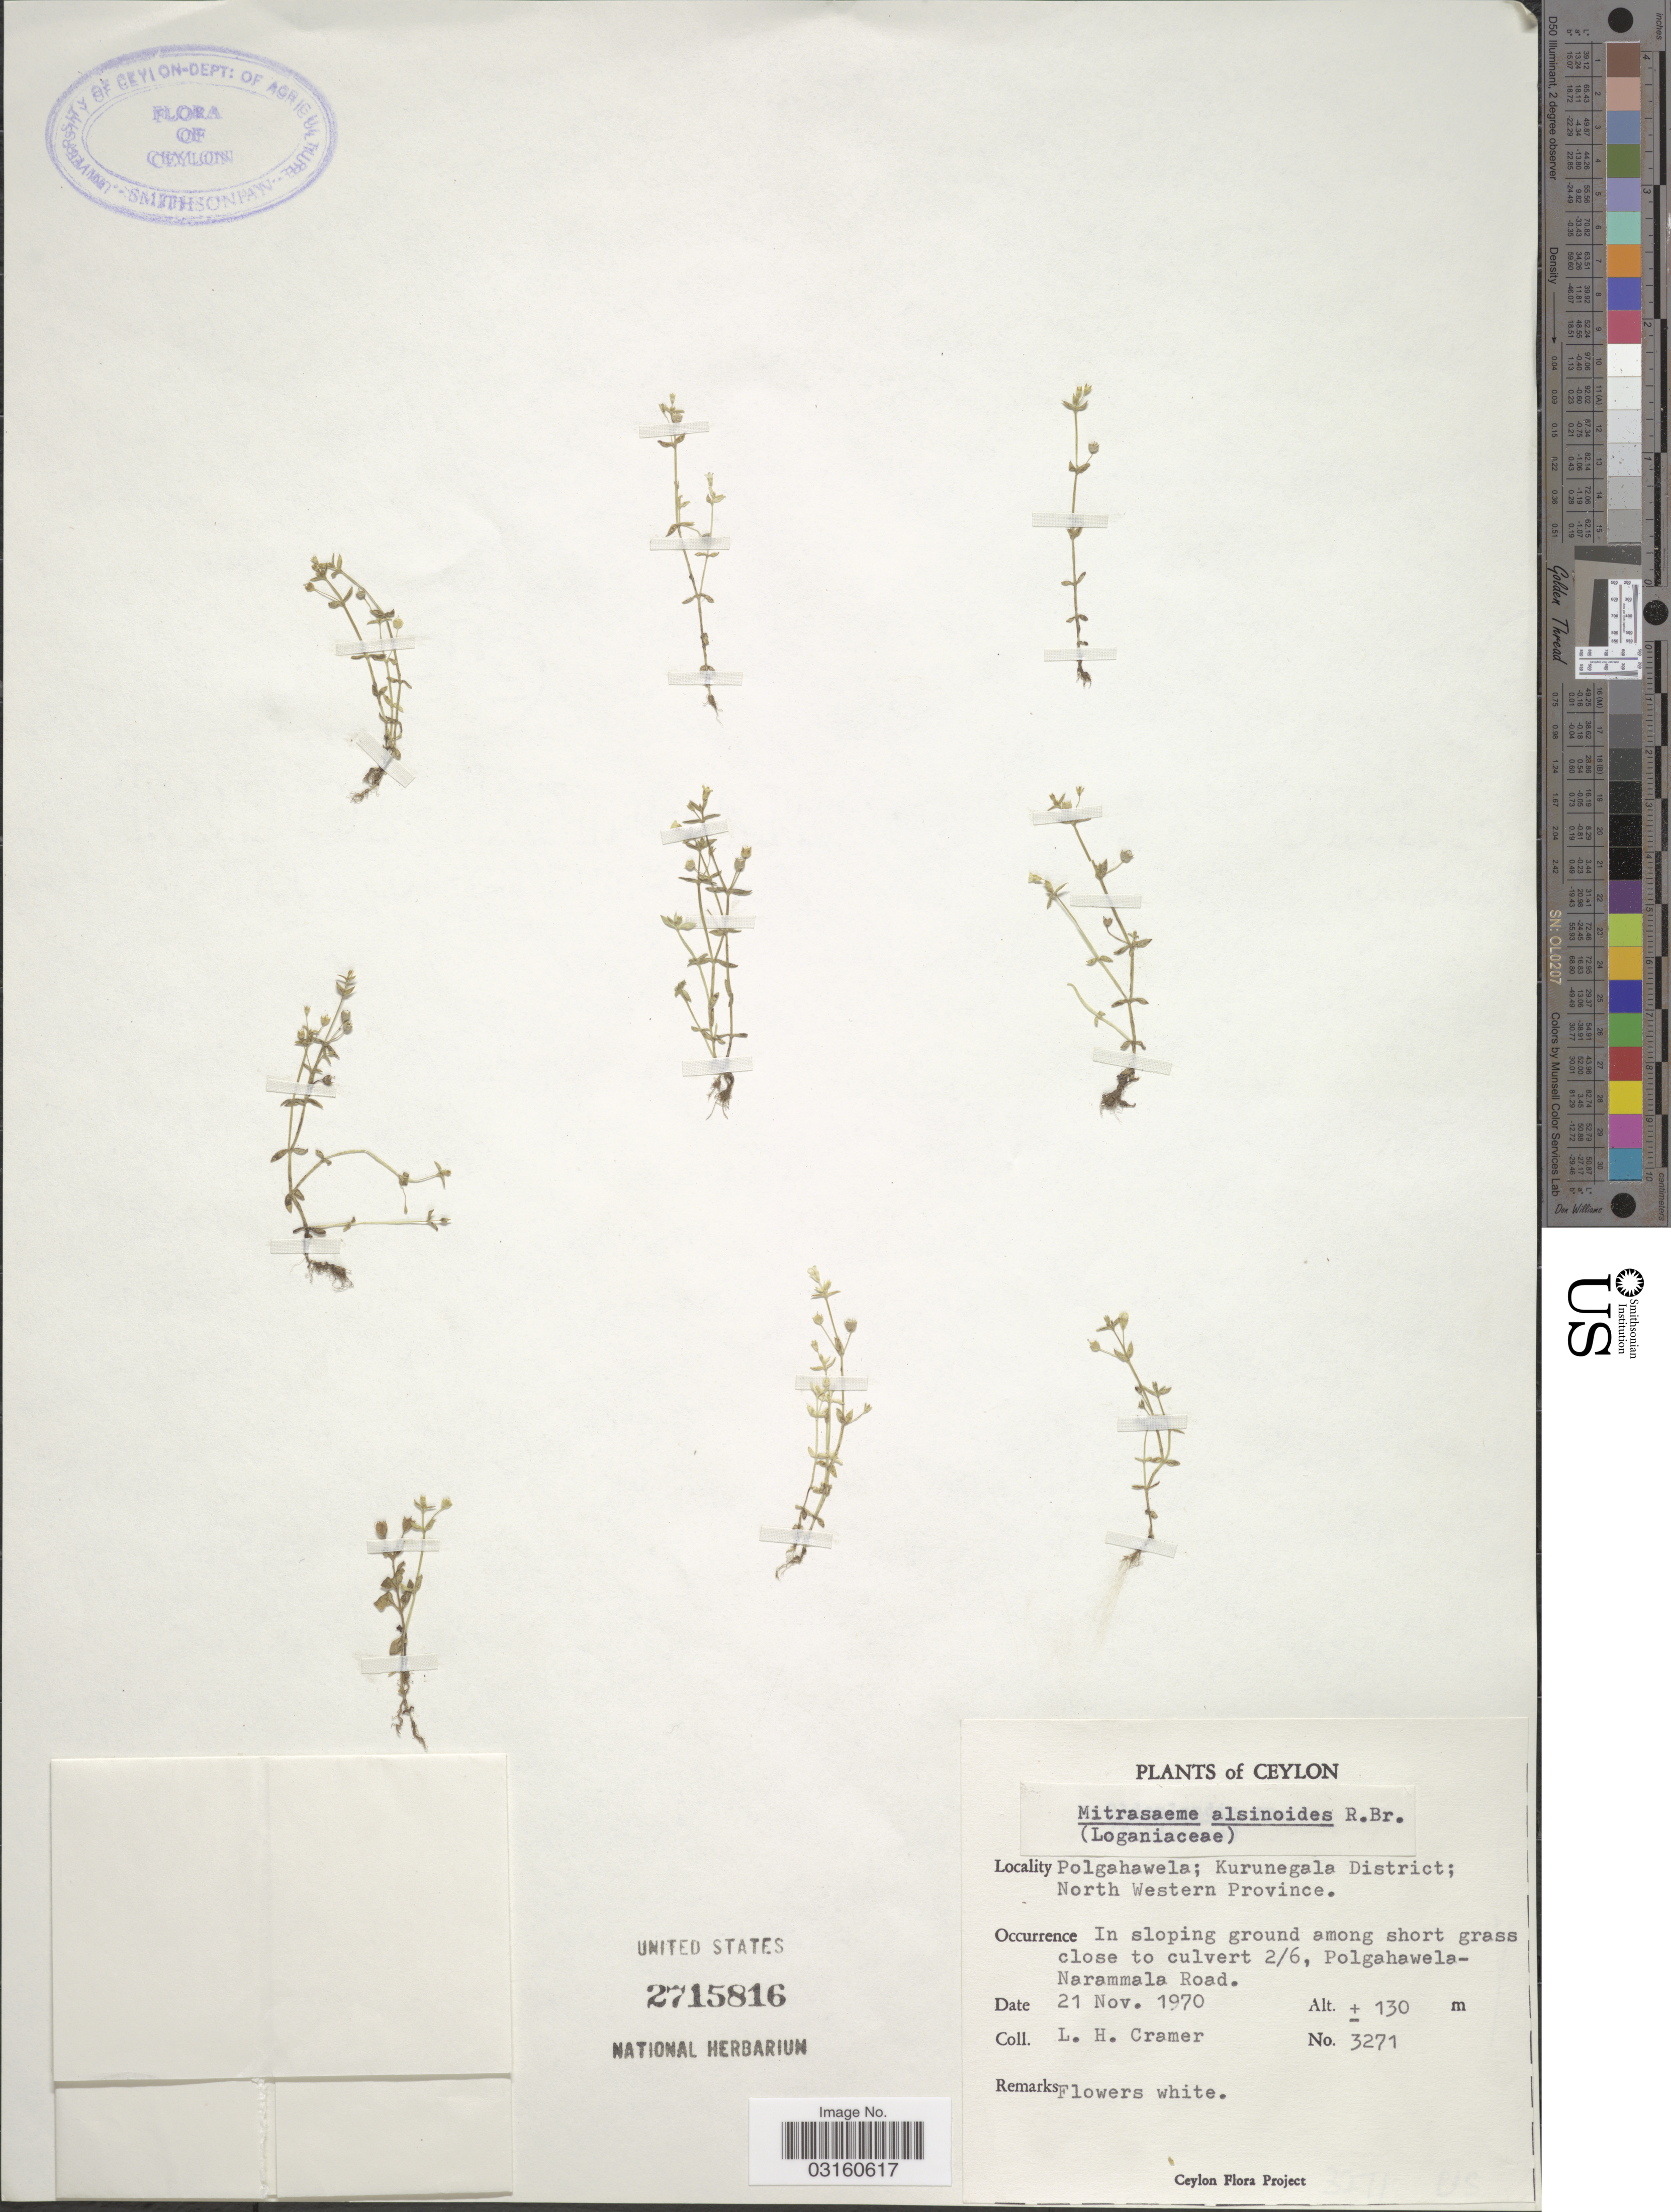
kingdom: Plantae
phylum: Tracheophyta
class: Magnoliopsida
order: Gentianales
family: Loganiaceae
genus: Mitrasacme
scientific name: Mitrasacme indica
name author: Wight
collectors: L. H. Cramer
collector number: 3271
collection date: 1970-11-21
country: Sri Lanka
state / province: North Western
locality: Ceylon. Polgahawela; Kurunegala District. In sloping ground among short grass close to culvert 2/6, Polgahawela-Narammala Road.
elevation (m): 130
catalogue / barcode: US 2715816